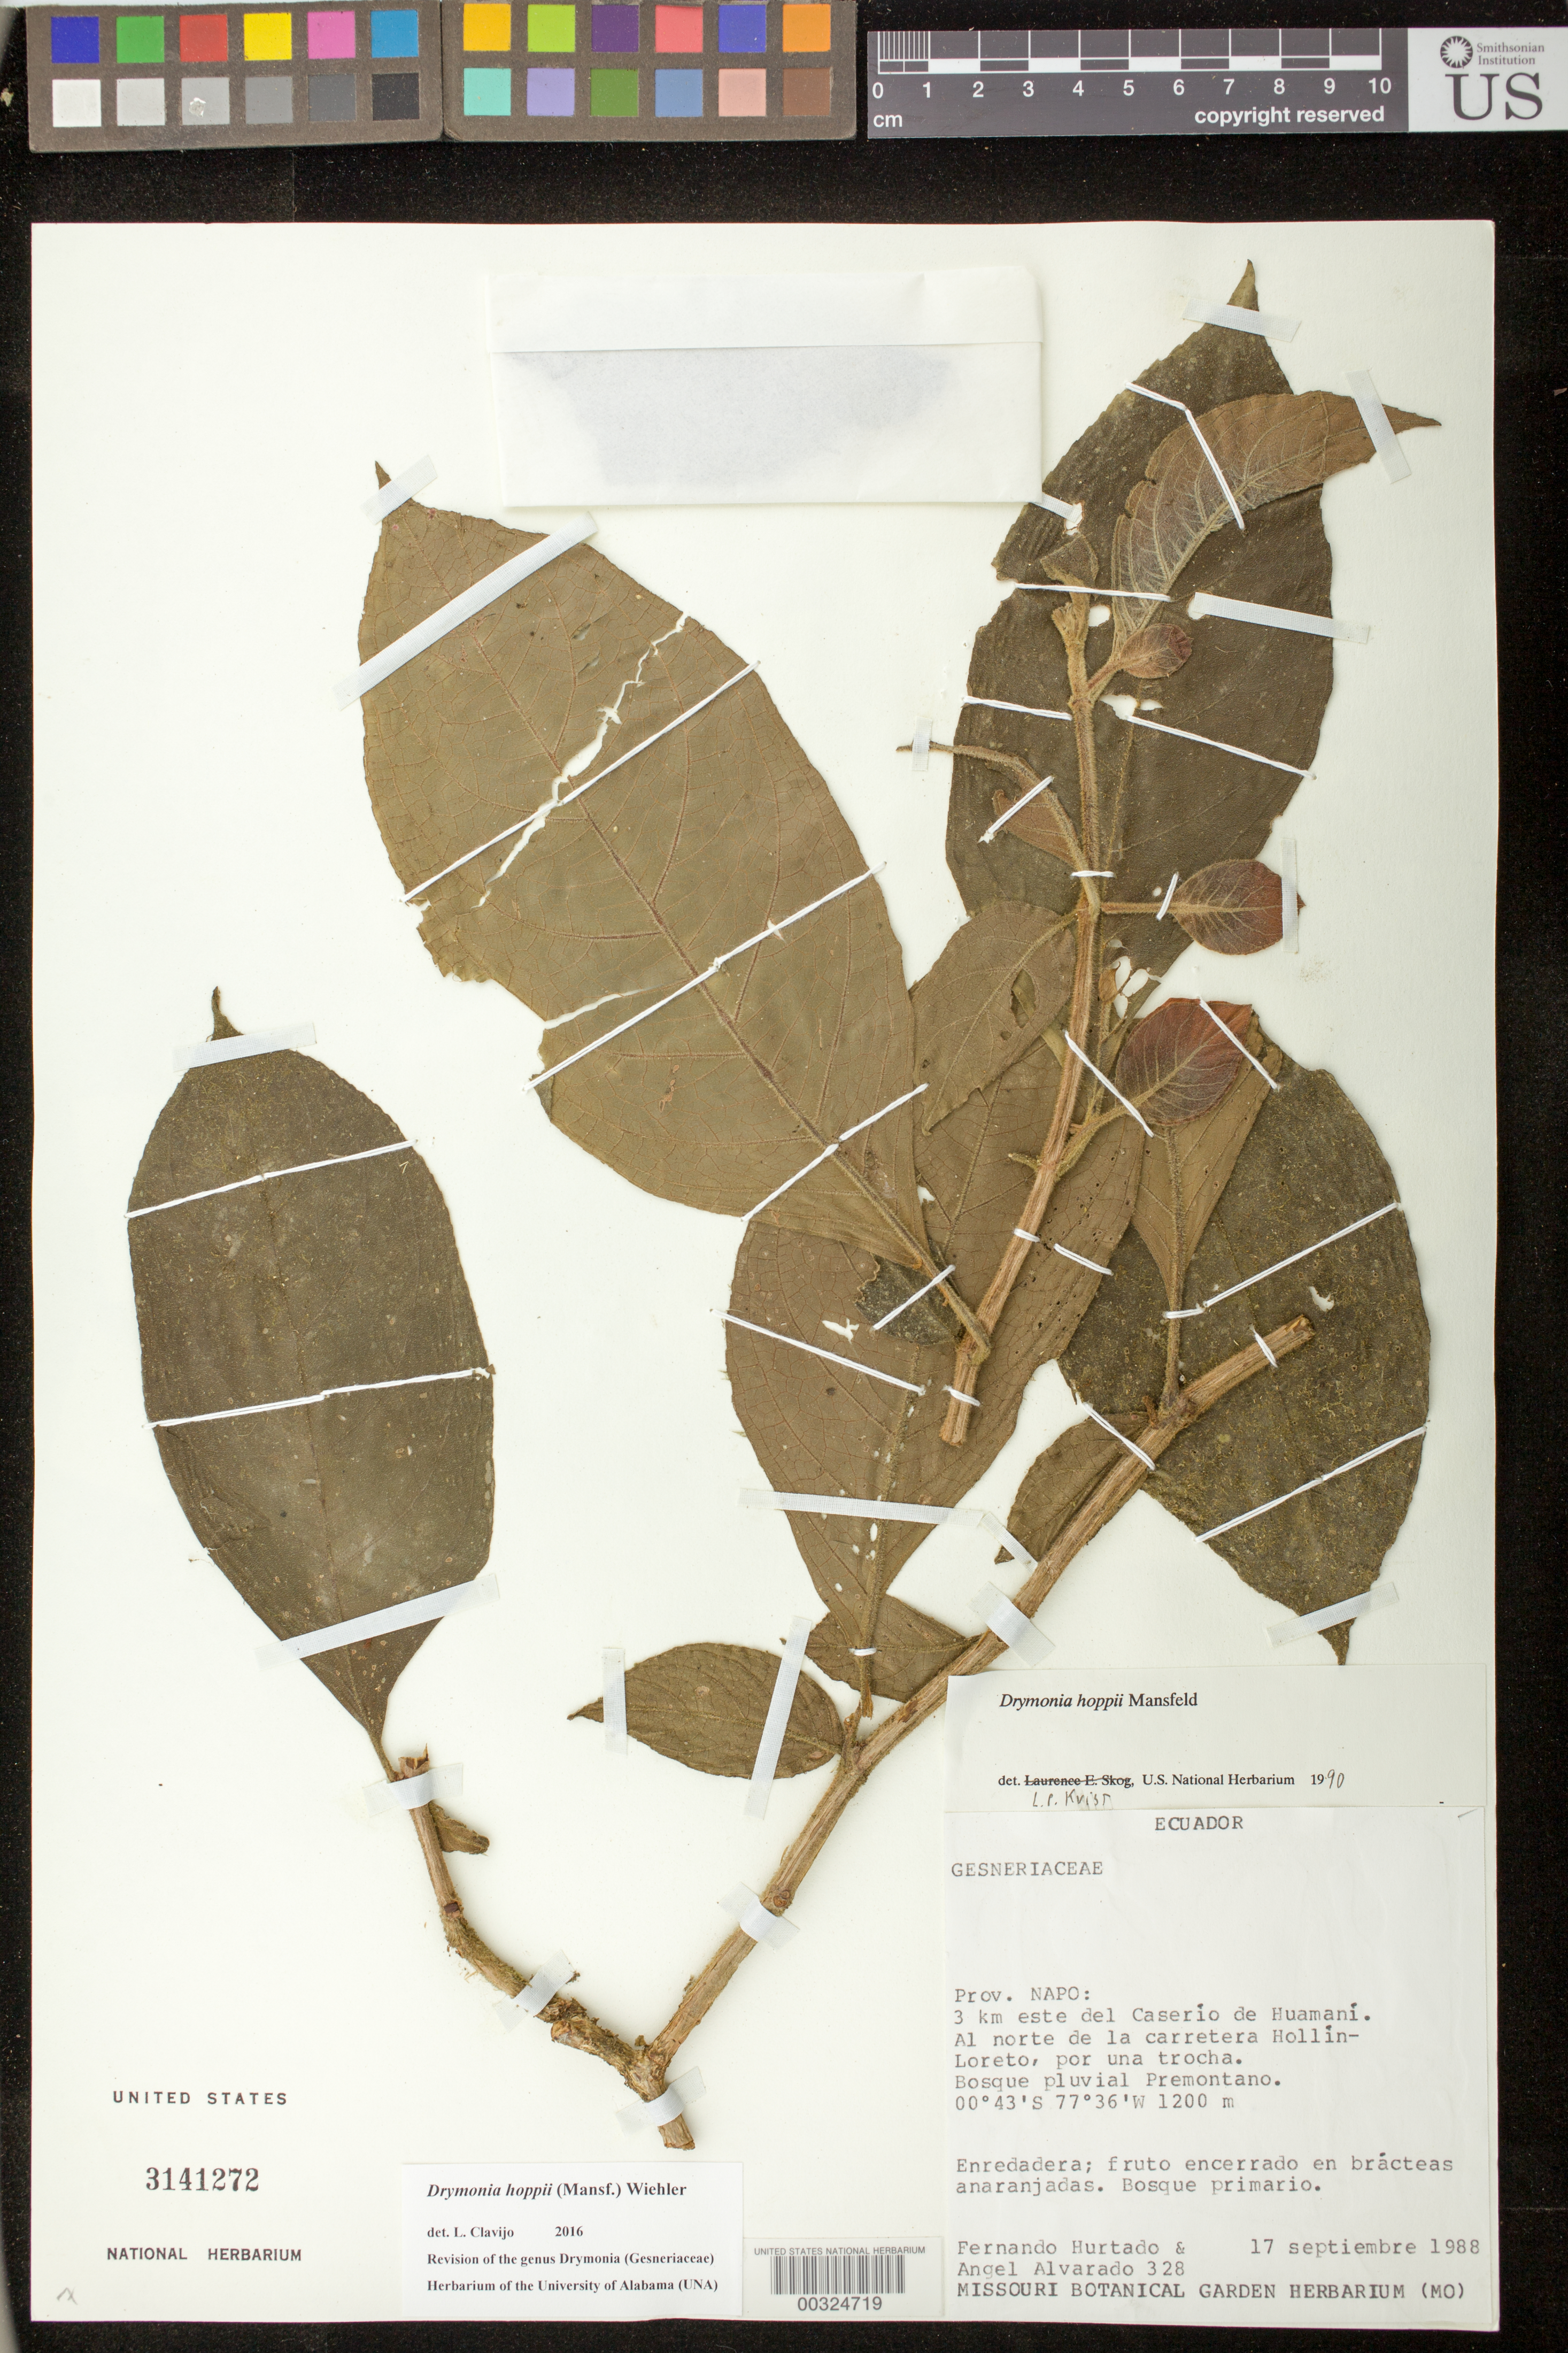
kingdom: Plantae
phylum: Tracheophyta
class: Magnoliopsida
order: Lamiales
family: Gesneriaceae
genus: Drymonia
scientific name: Drymonia hoppii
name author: (Mansf.) Wiehler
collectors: F. Hurtado & A. Alvarado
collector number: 328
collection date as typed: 17 Sep 1988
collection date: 1988-09-17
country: Ecuador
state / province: Napo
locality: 3 km E of Caserio de Huamani, N of Hollin - Loreto highway, by a trail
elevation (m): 1200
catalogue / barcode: US 3141272